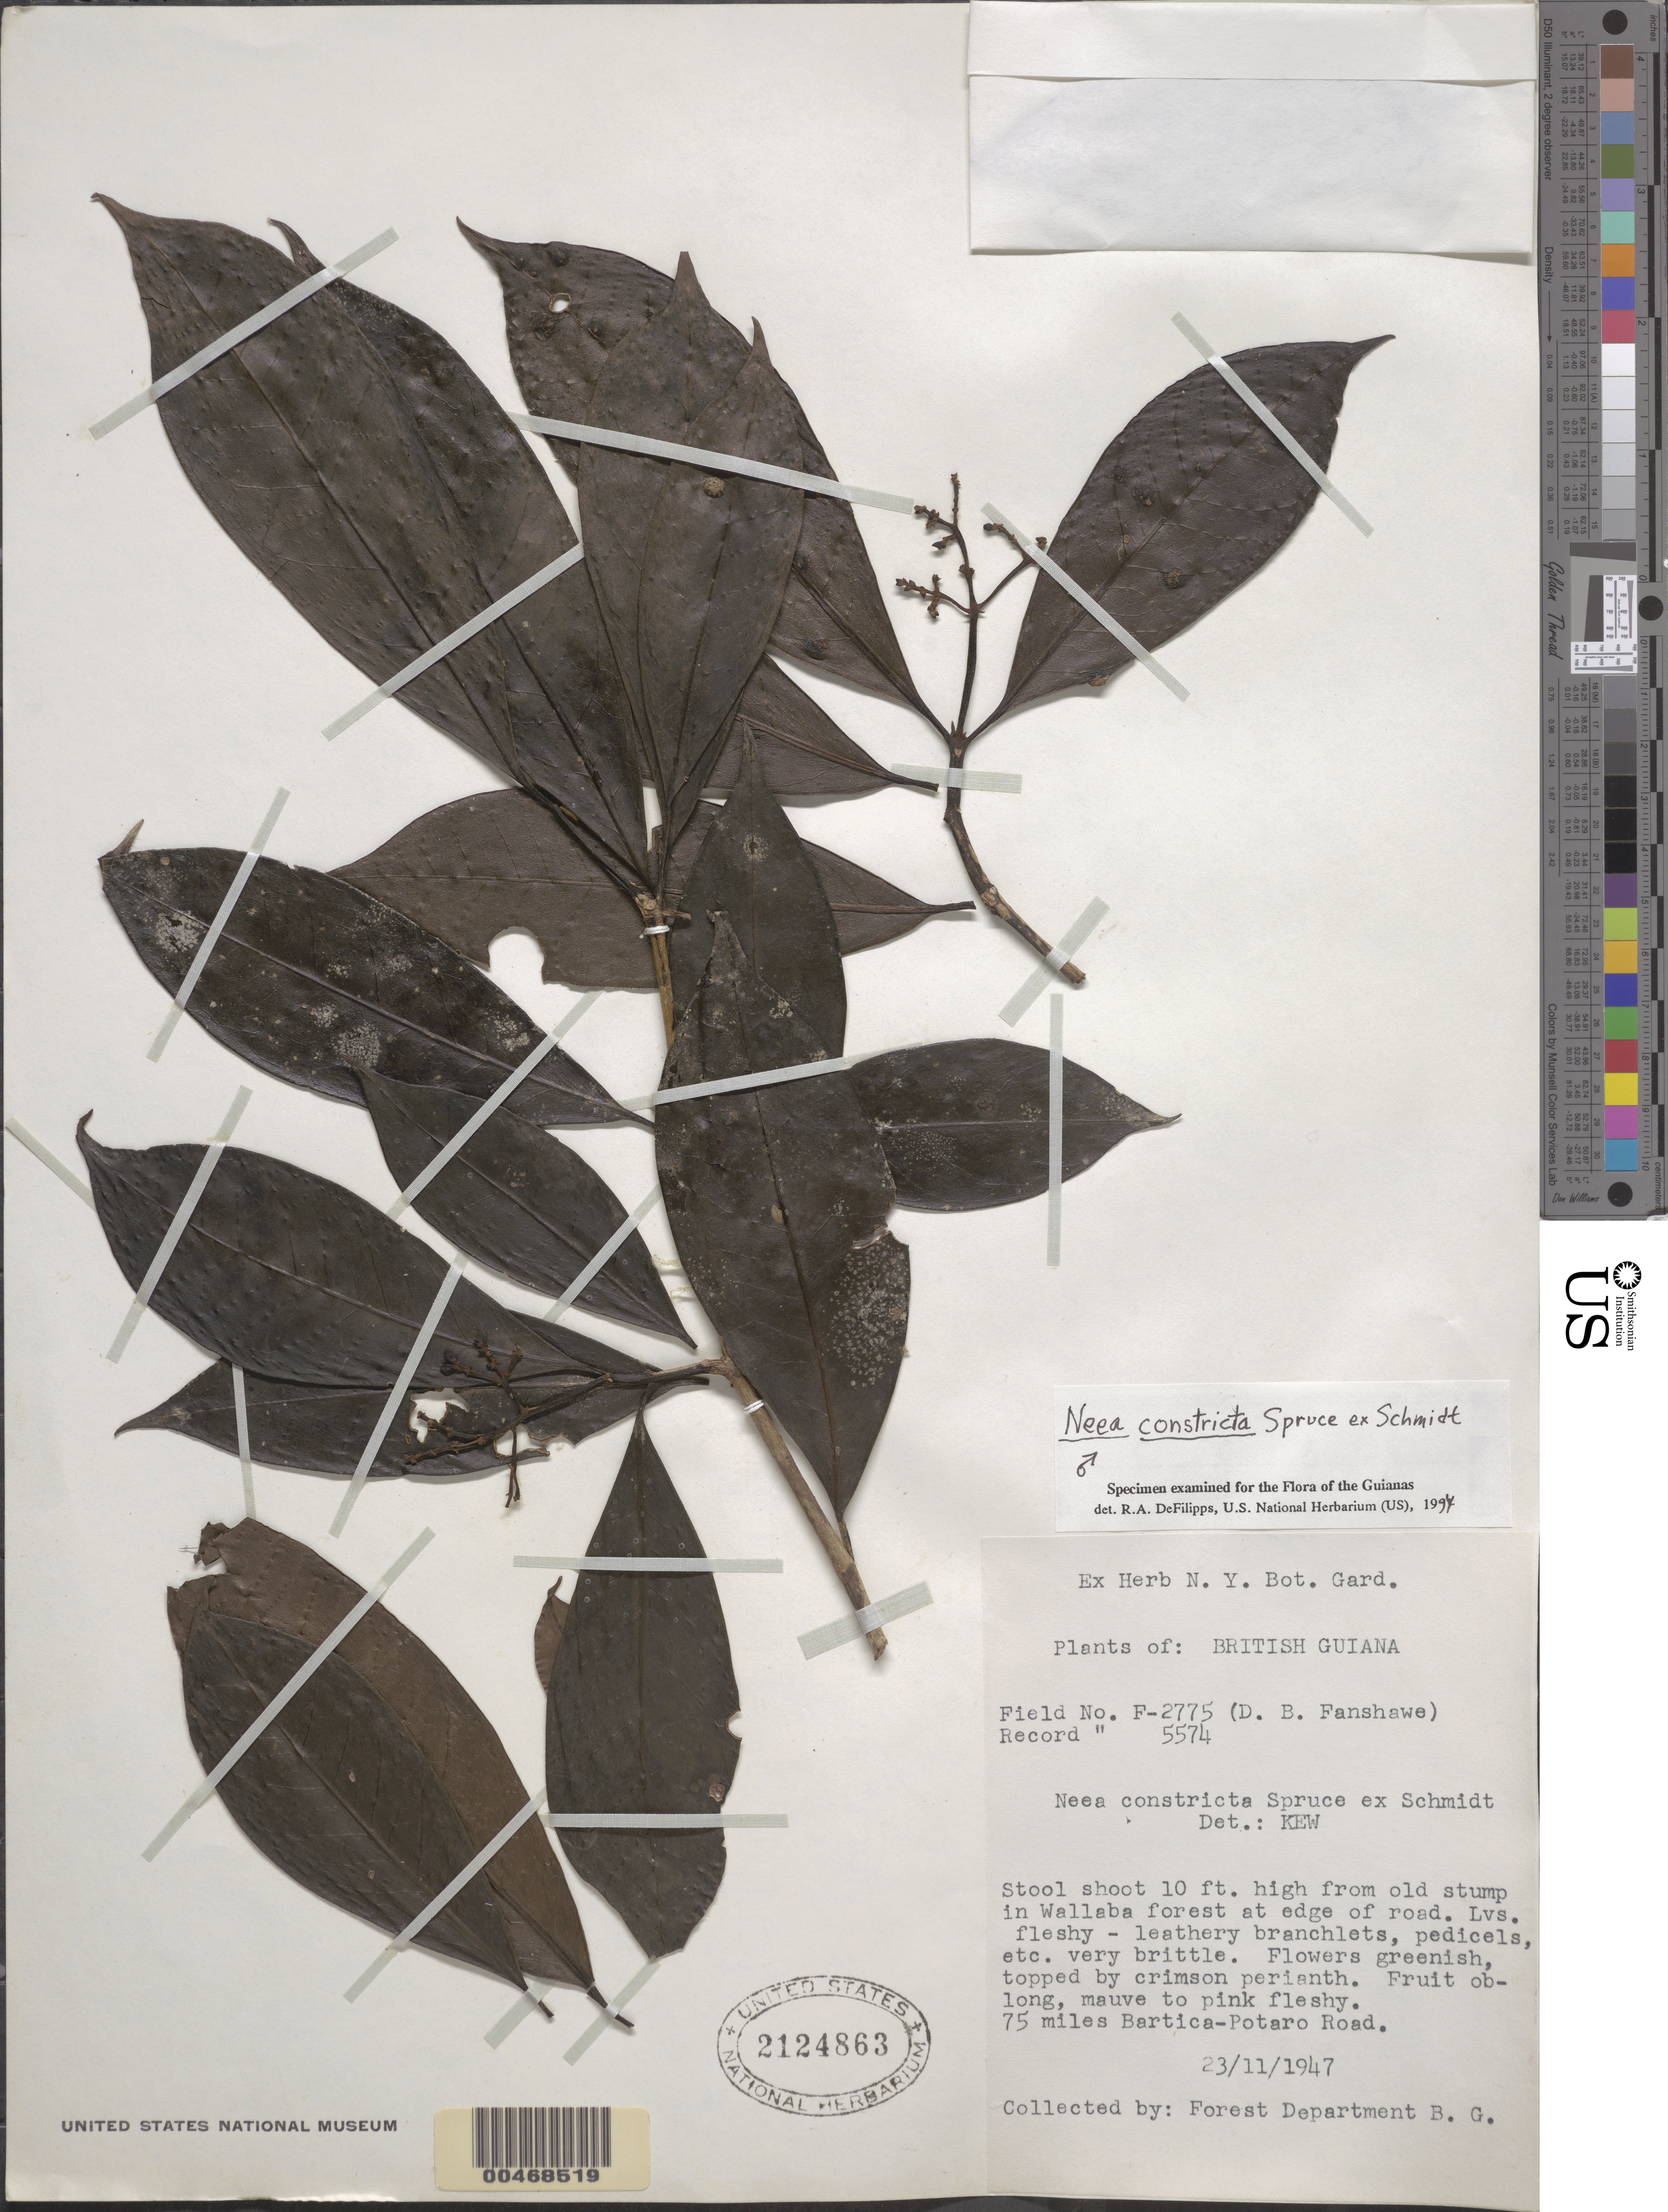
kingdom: Plantae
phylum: Tracheophyta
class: Magnoliopsida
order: Caryophyllales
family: Nyctaginaceae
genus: Neea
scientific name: Neea constricta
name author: Spruce ex J.A. Schmidt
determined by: DeFilipps, R. A.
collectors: D. B. Fanshawe & Forest Dept. B. G.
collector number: F 2775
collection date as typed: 23 Nov 1947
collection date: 1947-11-23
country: Guyana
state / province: Potaro-Siparuni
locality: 75 mi. Bartica-Potaro Road. [in former Mazaruni-Potaro Region.]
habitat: Wallaba forest at edge of road.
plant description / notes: BRG, K, NY, US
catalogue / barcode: US 2124863